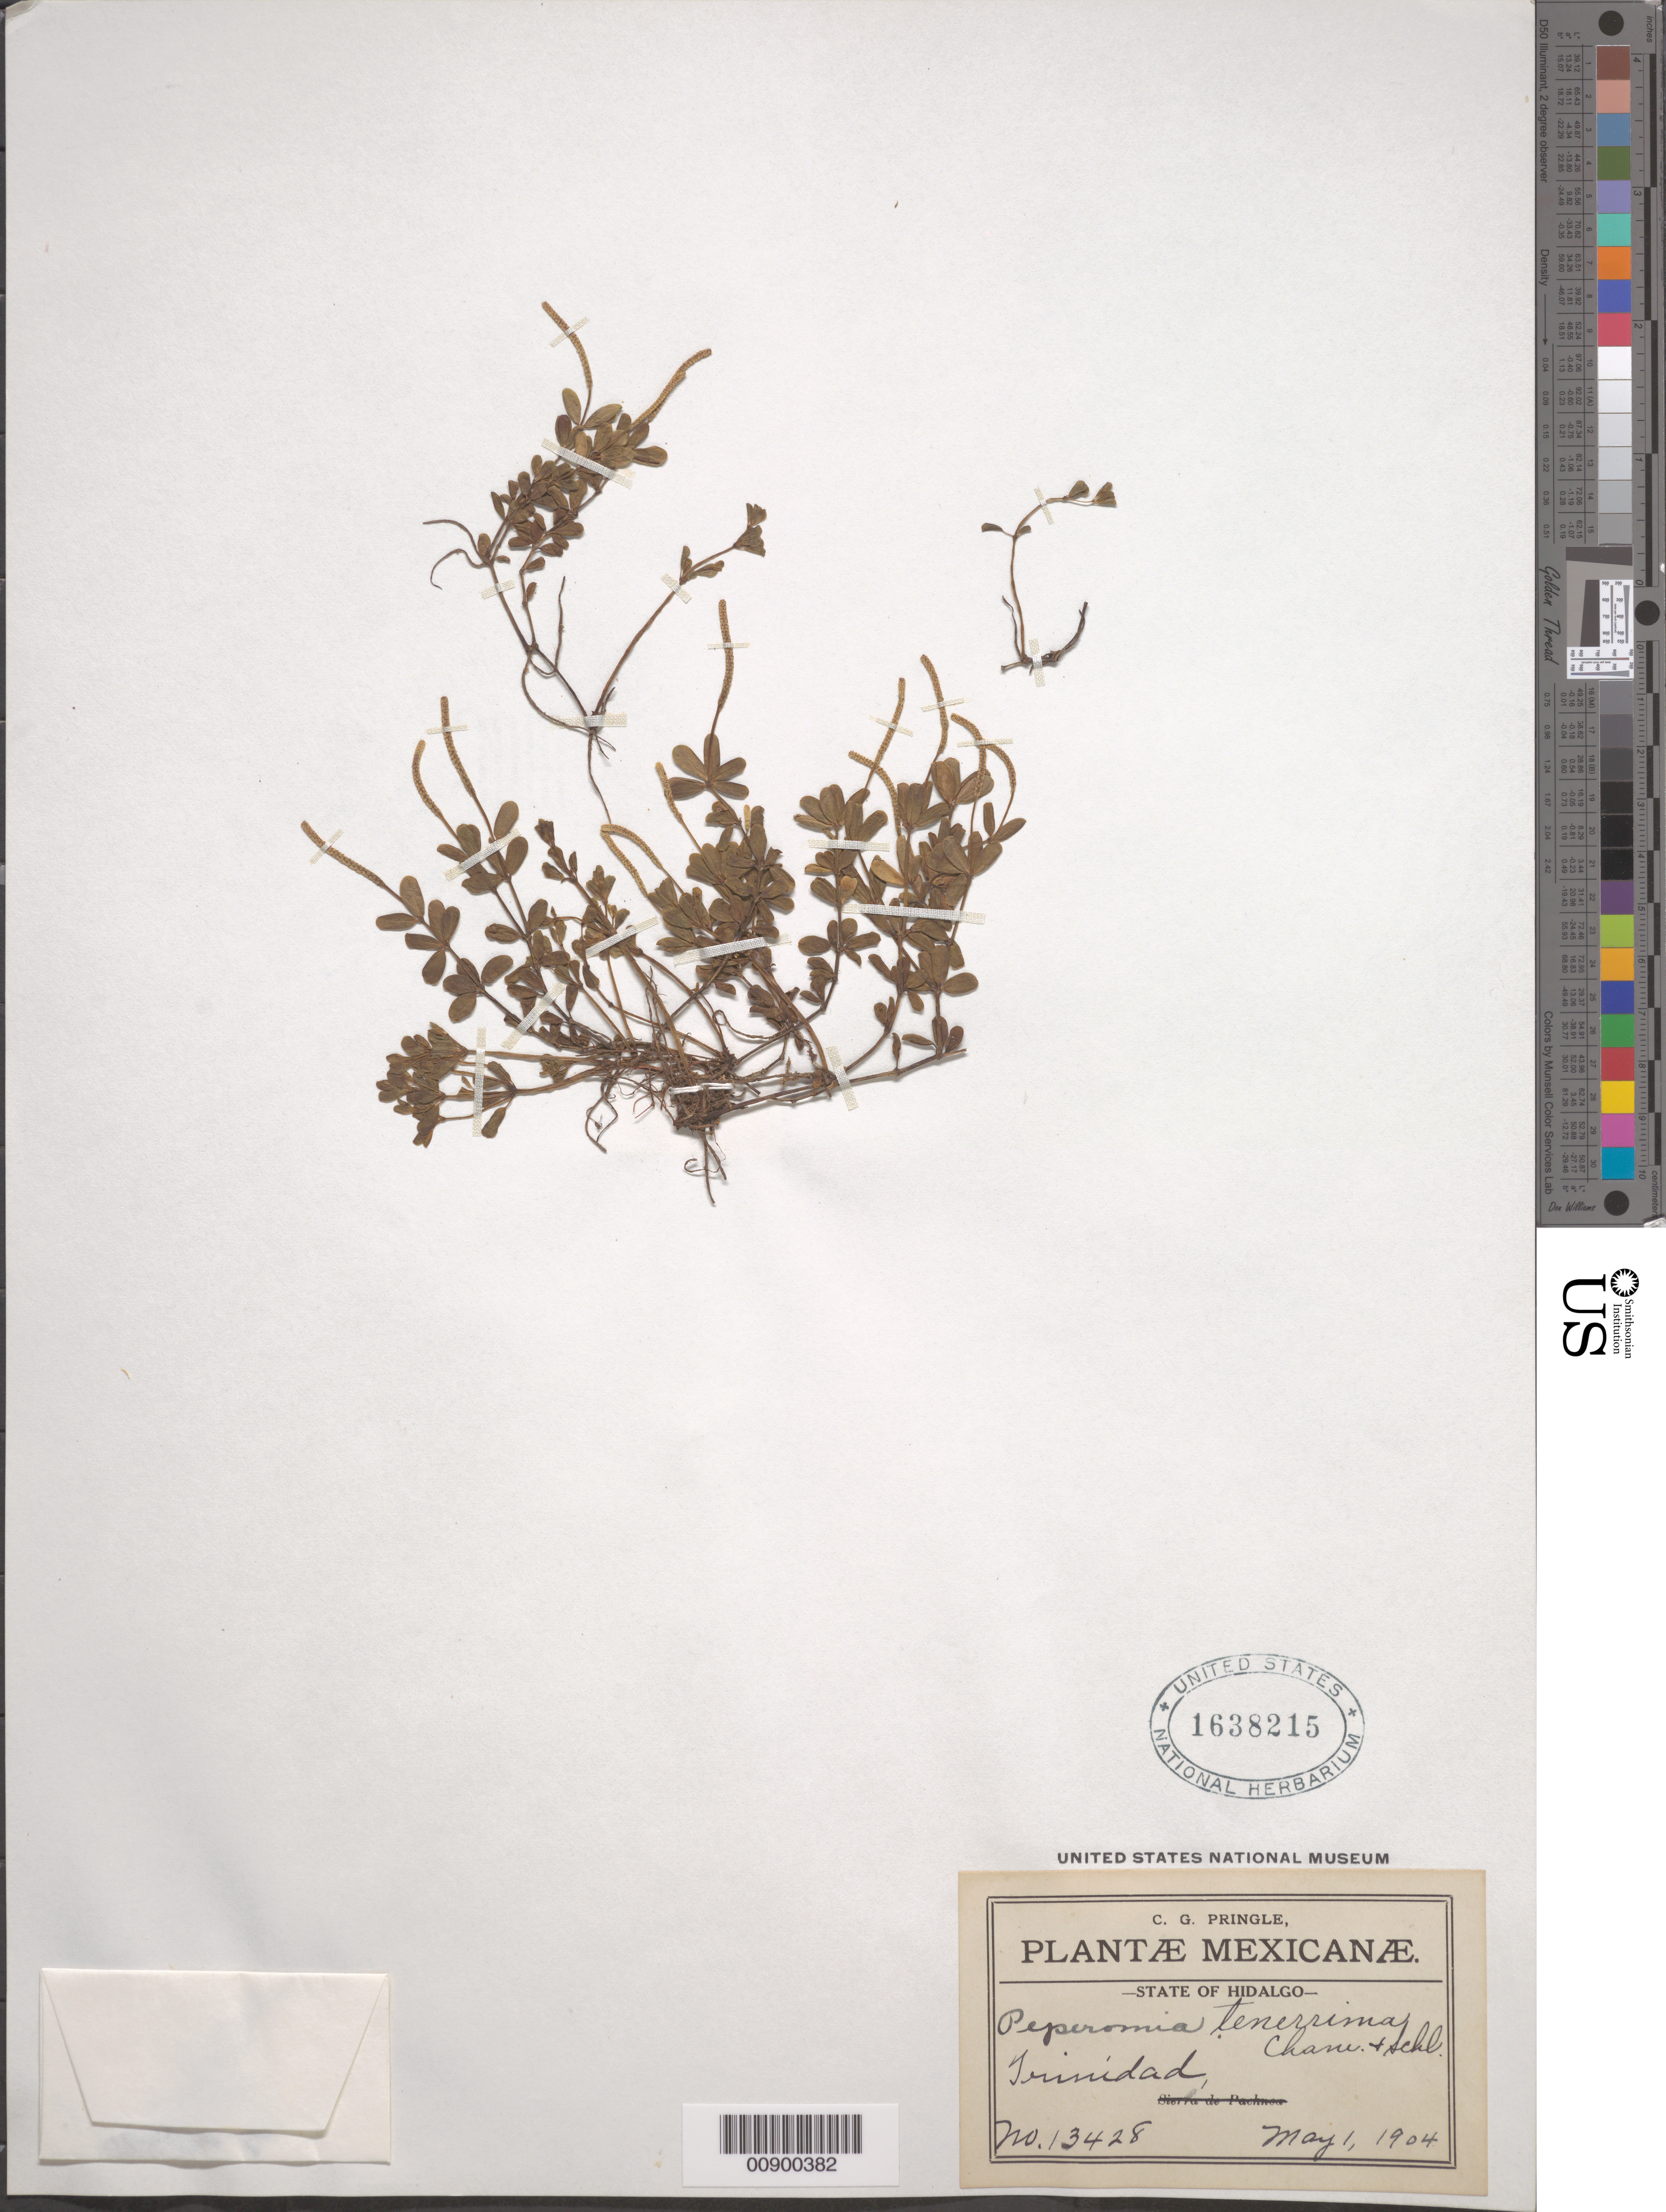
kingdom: Plantae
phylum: Tracheophyta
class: Magnoliopsida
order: Piperales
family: Piperaceae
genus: Peperomia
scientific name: Peperomia tenerrima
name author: Schltdl. & Cham.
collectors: C. G. Pringle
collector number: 13428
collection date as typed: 01 May 1904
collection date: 1904-05-01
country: Mexico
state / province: Hidalgo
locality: Trinidad, Hidalgo.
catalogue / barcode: US 1638215